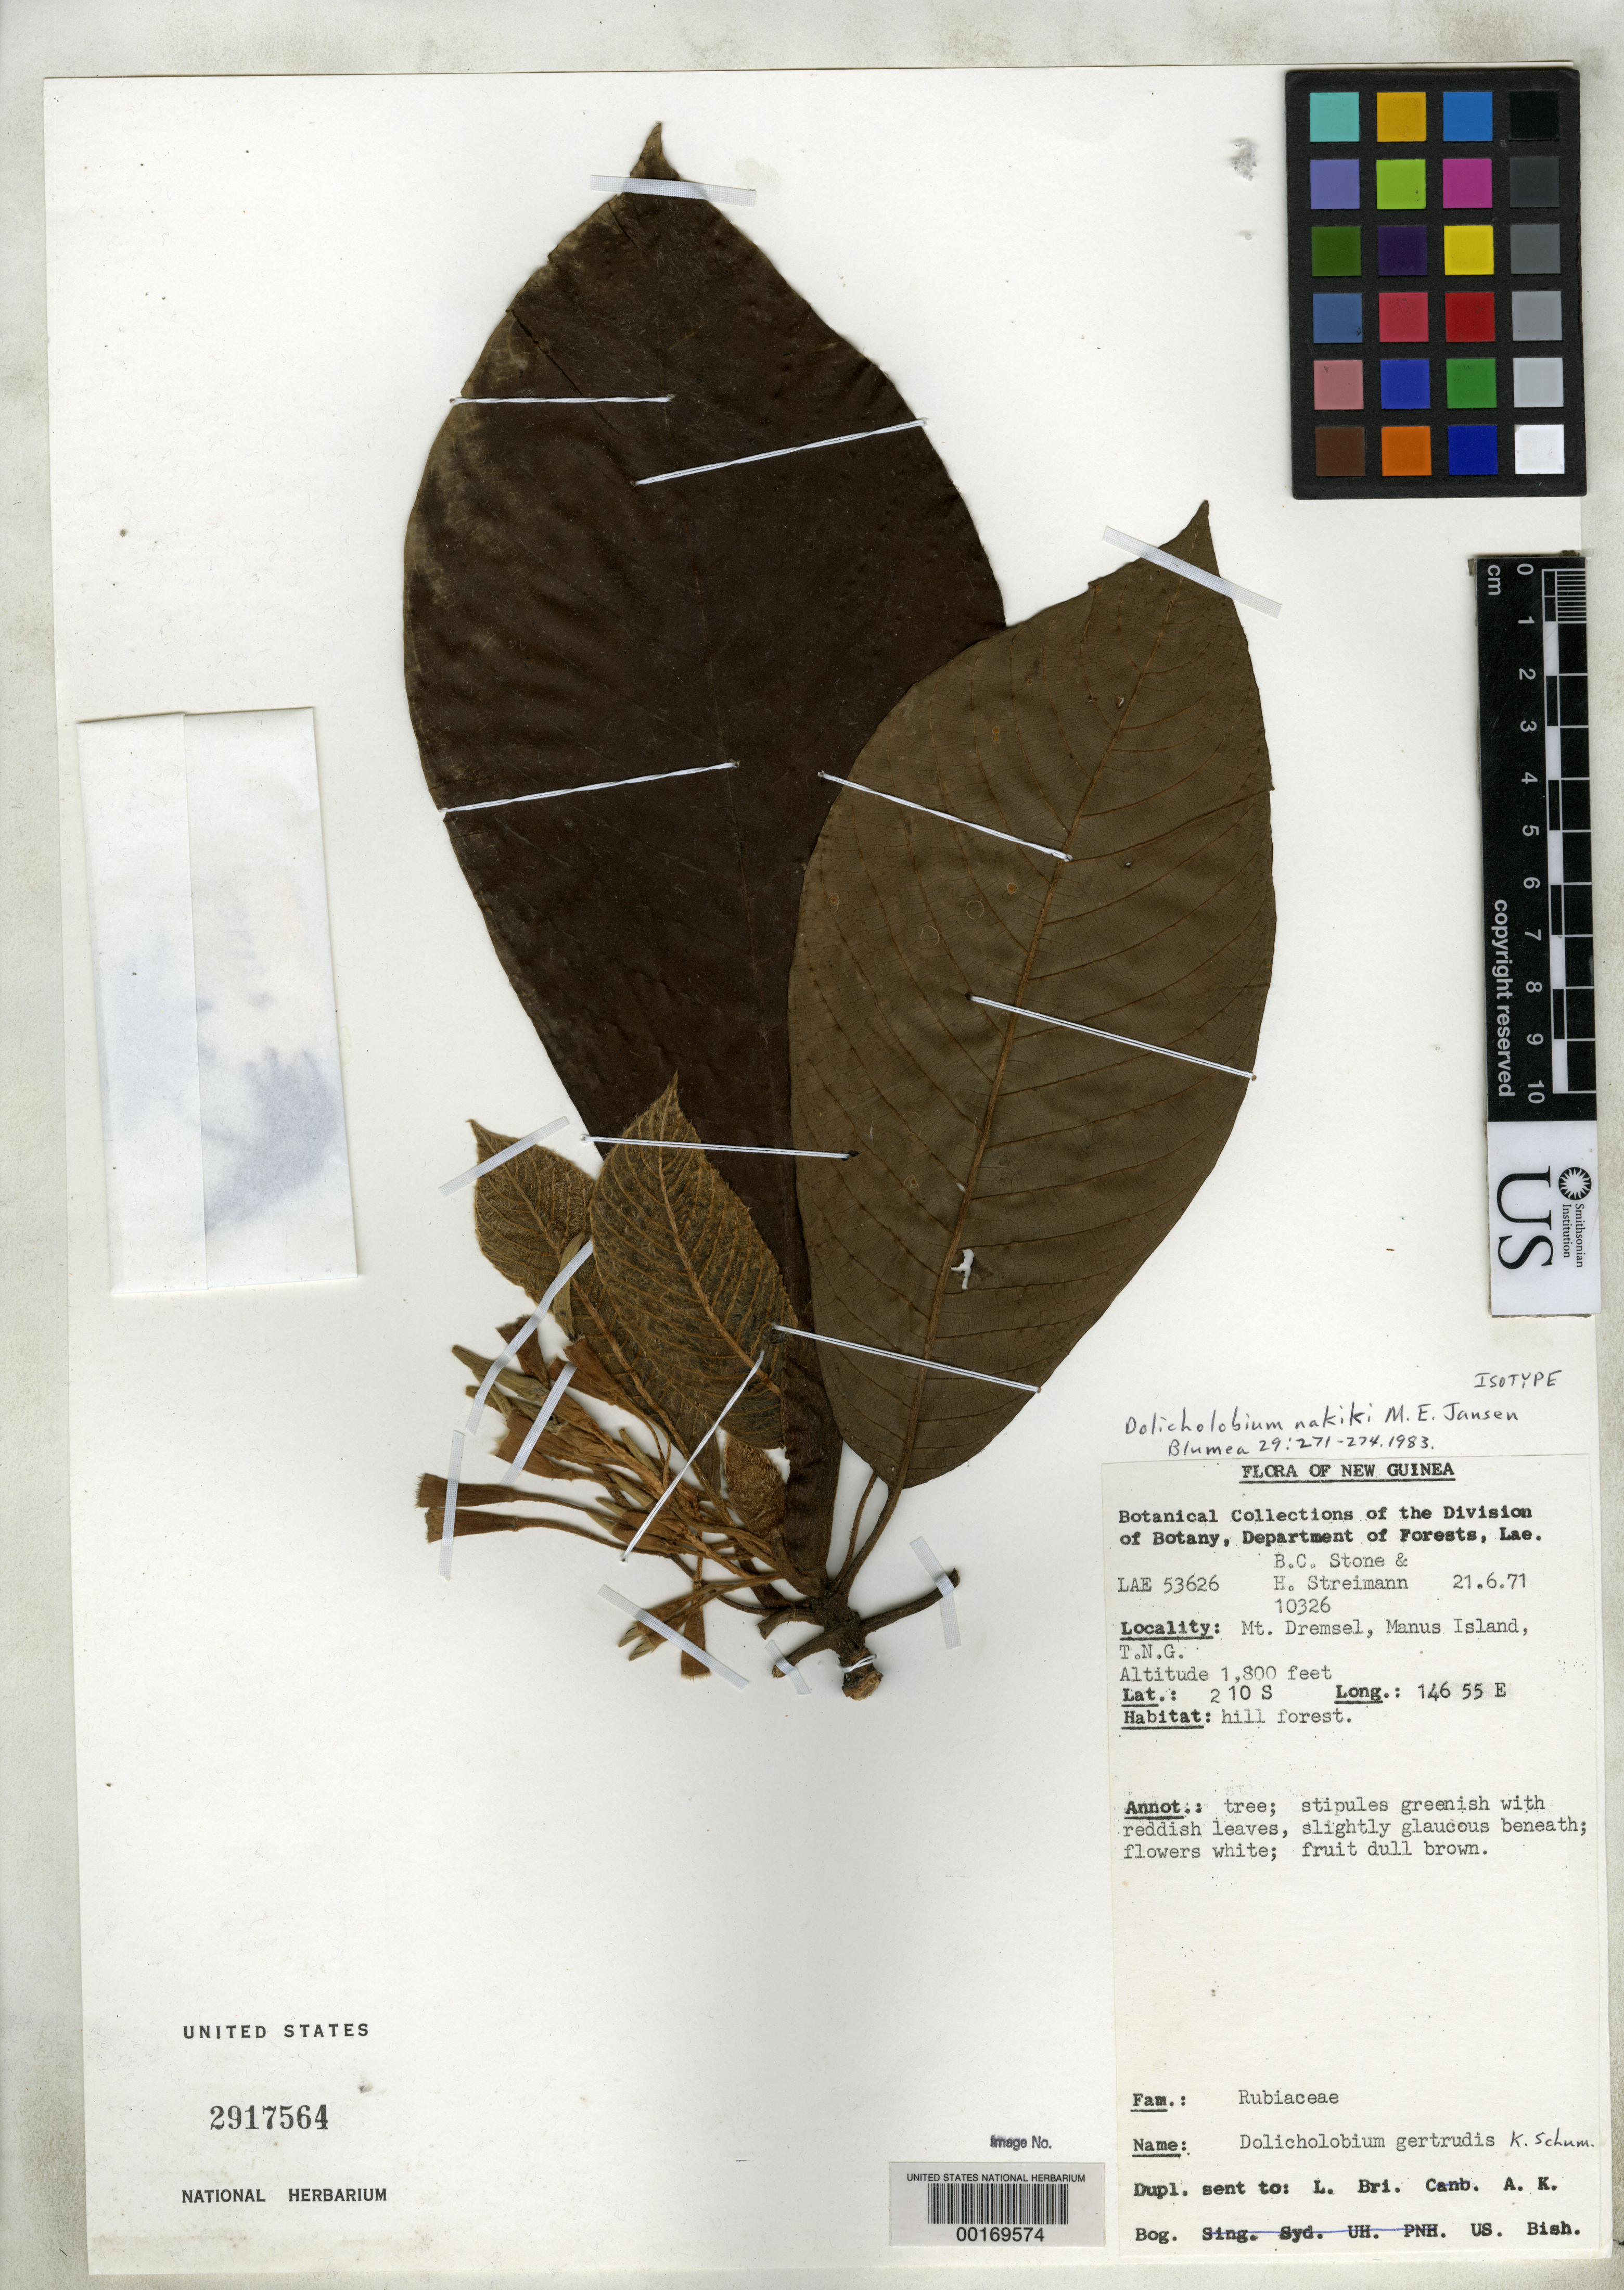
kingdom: Plantae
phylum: Tracheophyta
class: Magnoliopsida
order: Gentianales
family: Rubiaceae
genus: Dolicholobium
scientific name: Dolicholobium nakiki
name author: M. E. Jansen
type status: Isotype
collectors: B. C. Stone & H. Streimann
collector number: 10326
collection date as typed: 21 Jun 1971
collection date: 1971-06-21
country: Papua New Guinea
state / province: Manus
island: Manus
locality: Mt. Dremsel, Admiralty Is.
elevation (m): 549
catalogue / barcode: US 2917564